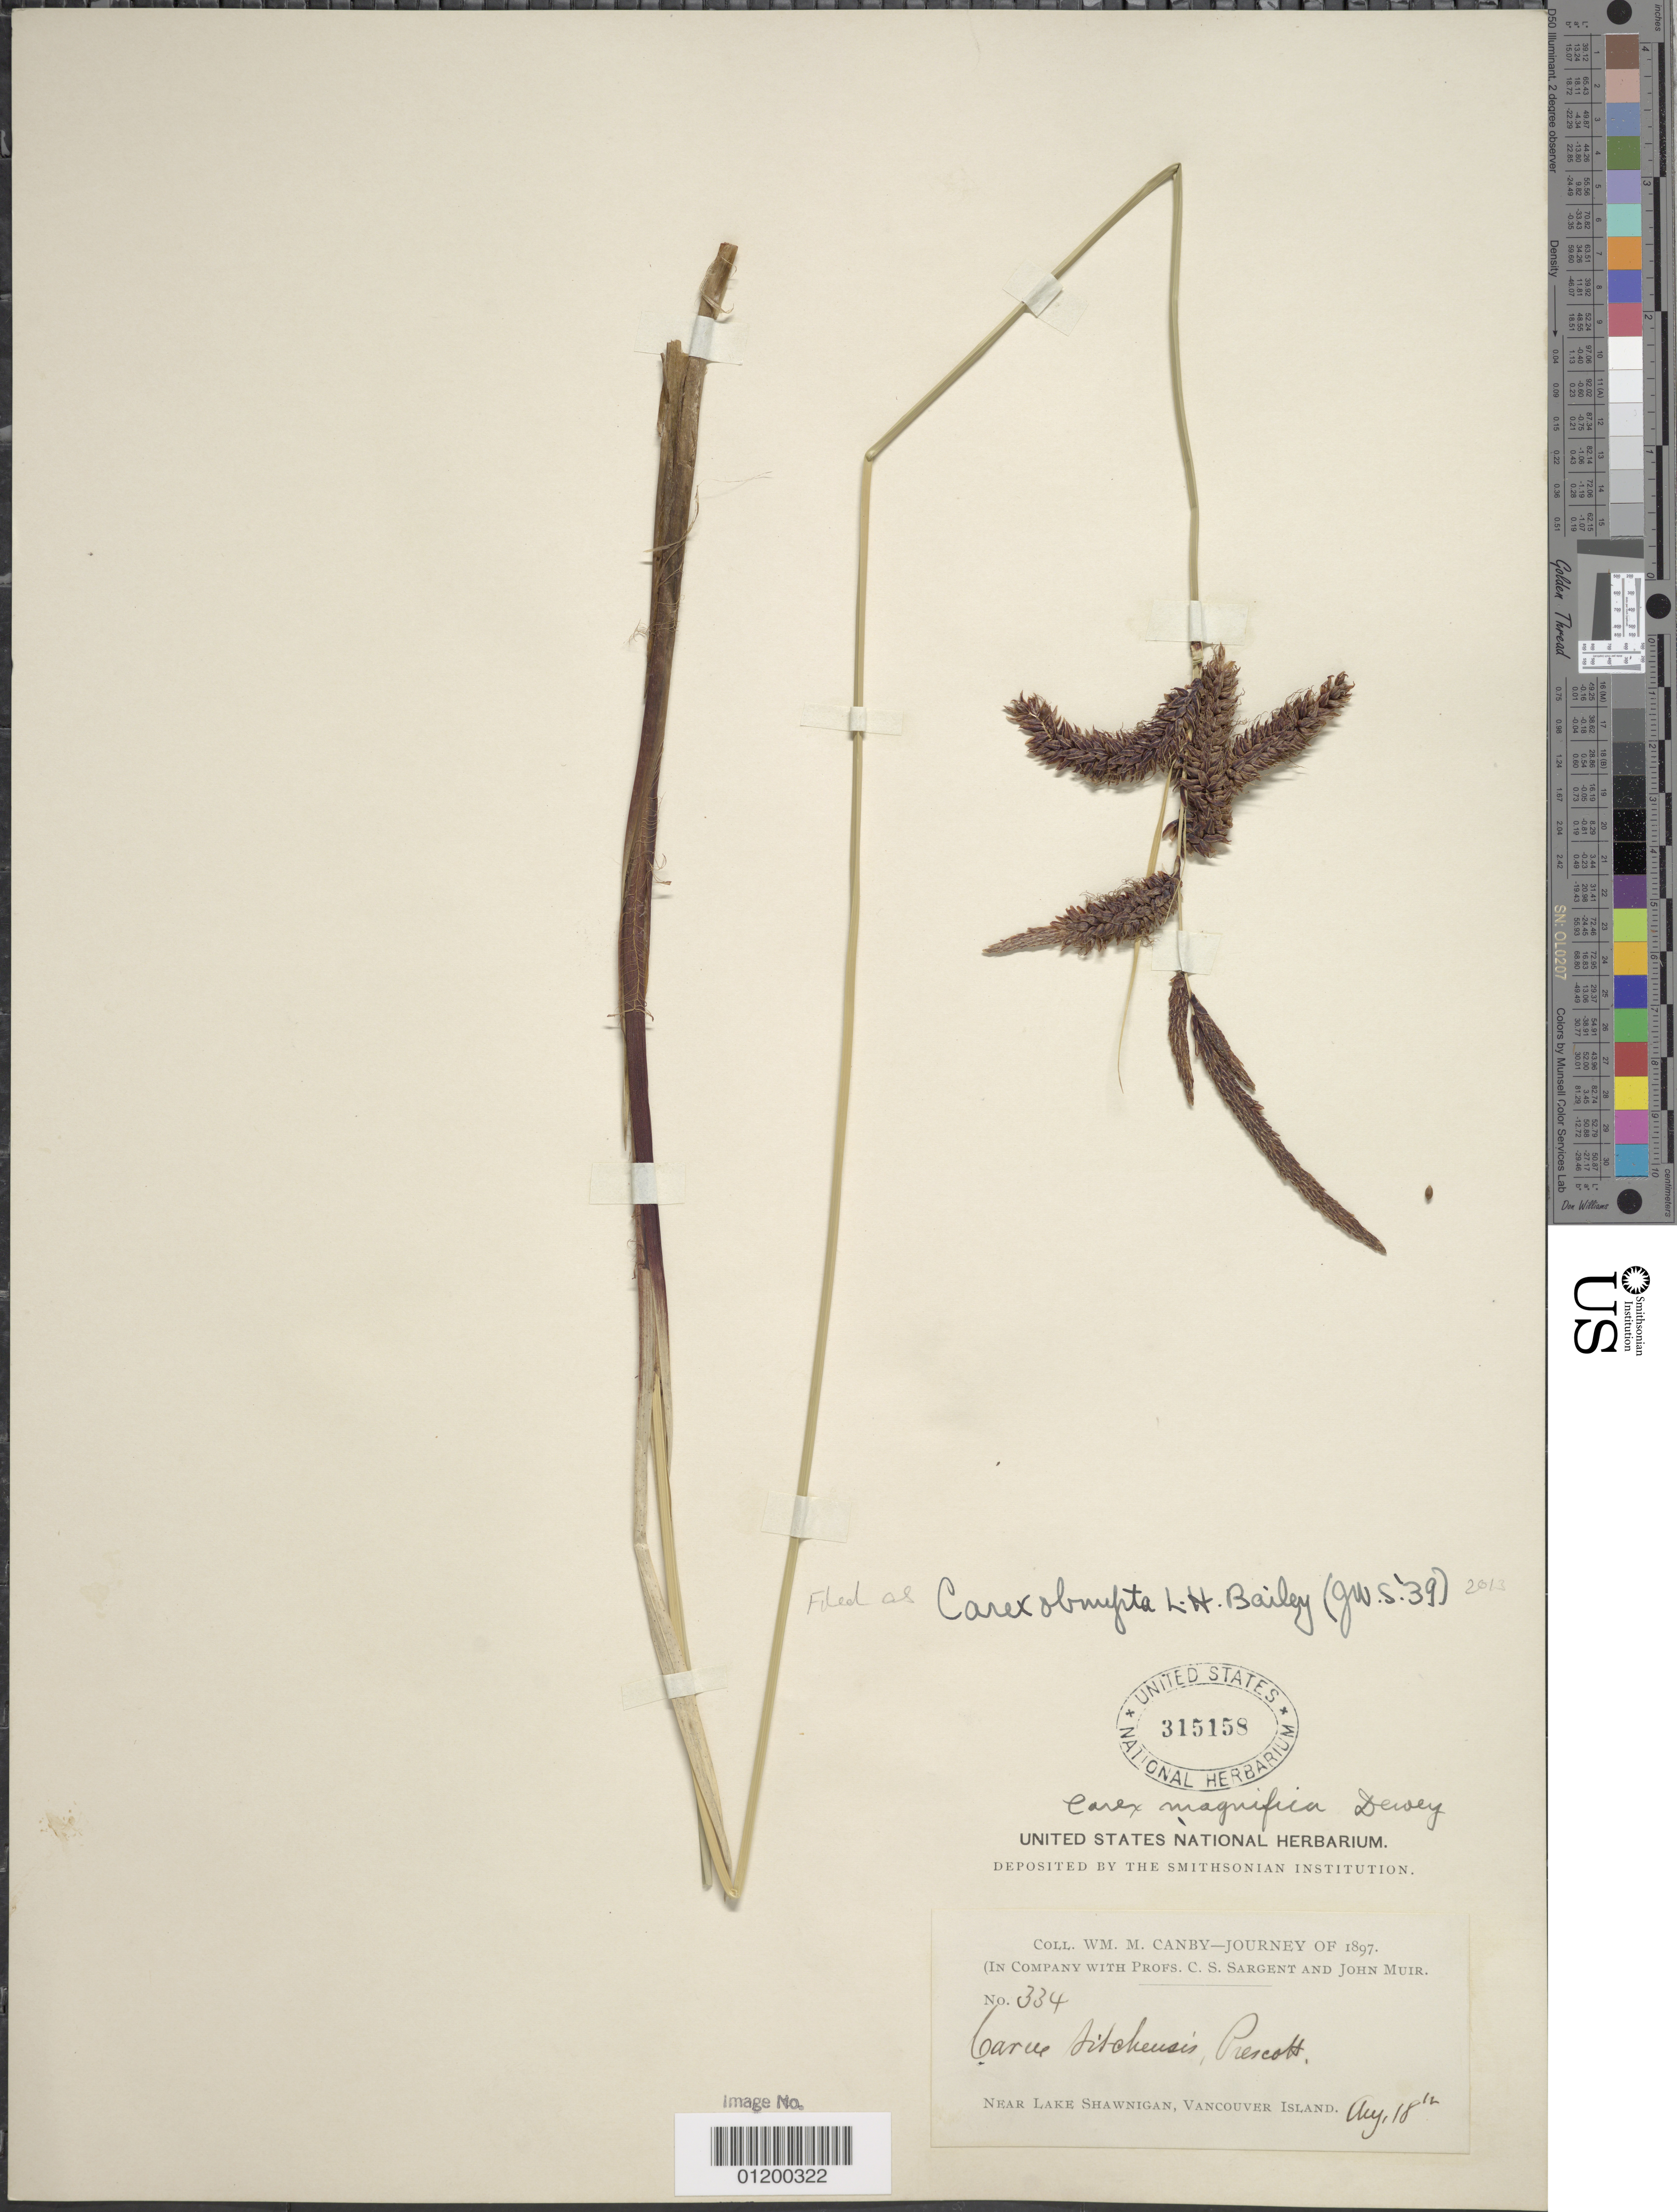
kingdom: Plantae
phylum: Tracheophyta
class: Liliopsida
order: Poales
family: Cyperaceae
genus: Carex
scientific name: Carex obnupta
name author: L.H. Bailey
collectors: W. M. Canby, C. S. Sargent & J. Muir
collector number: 334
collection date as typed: Aug 18 1897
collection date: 1897-08-18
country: Canada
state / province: British Columbia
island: Vancouver Island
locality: Near Lake Shawnigan.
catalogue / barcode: US 315158